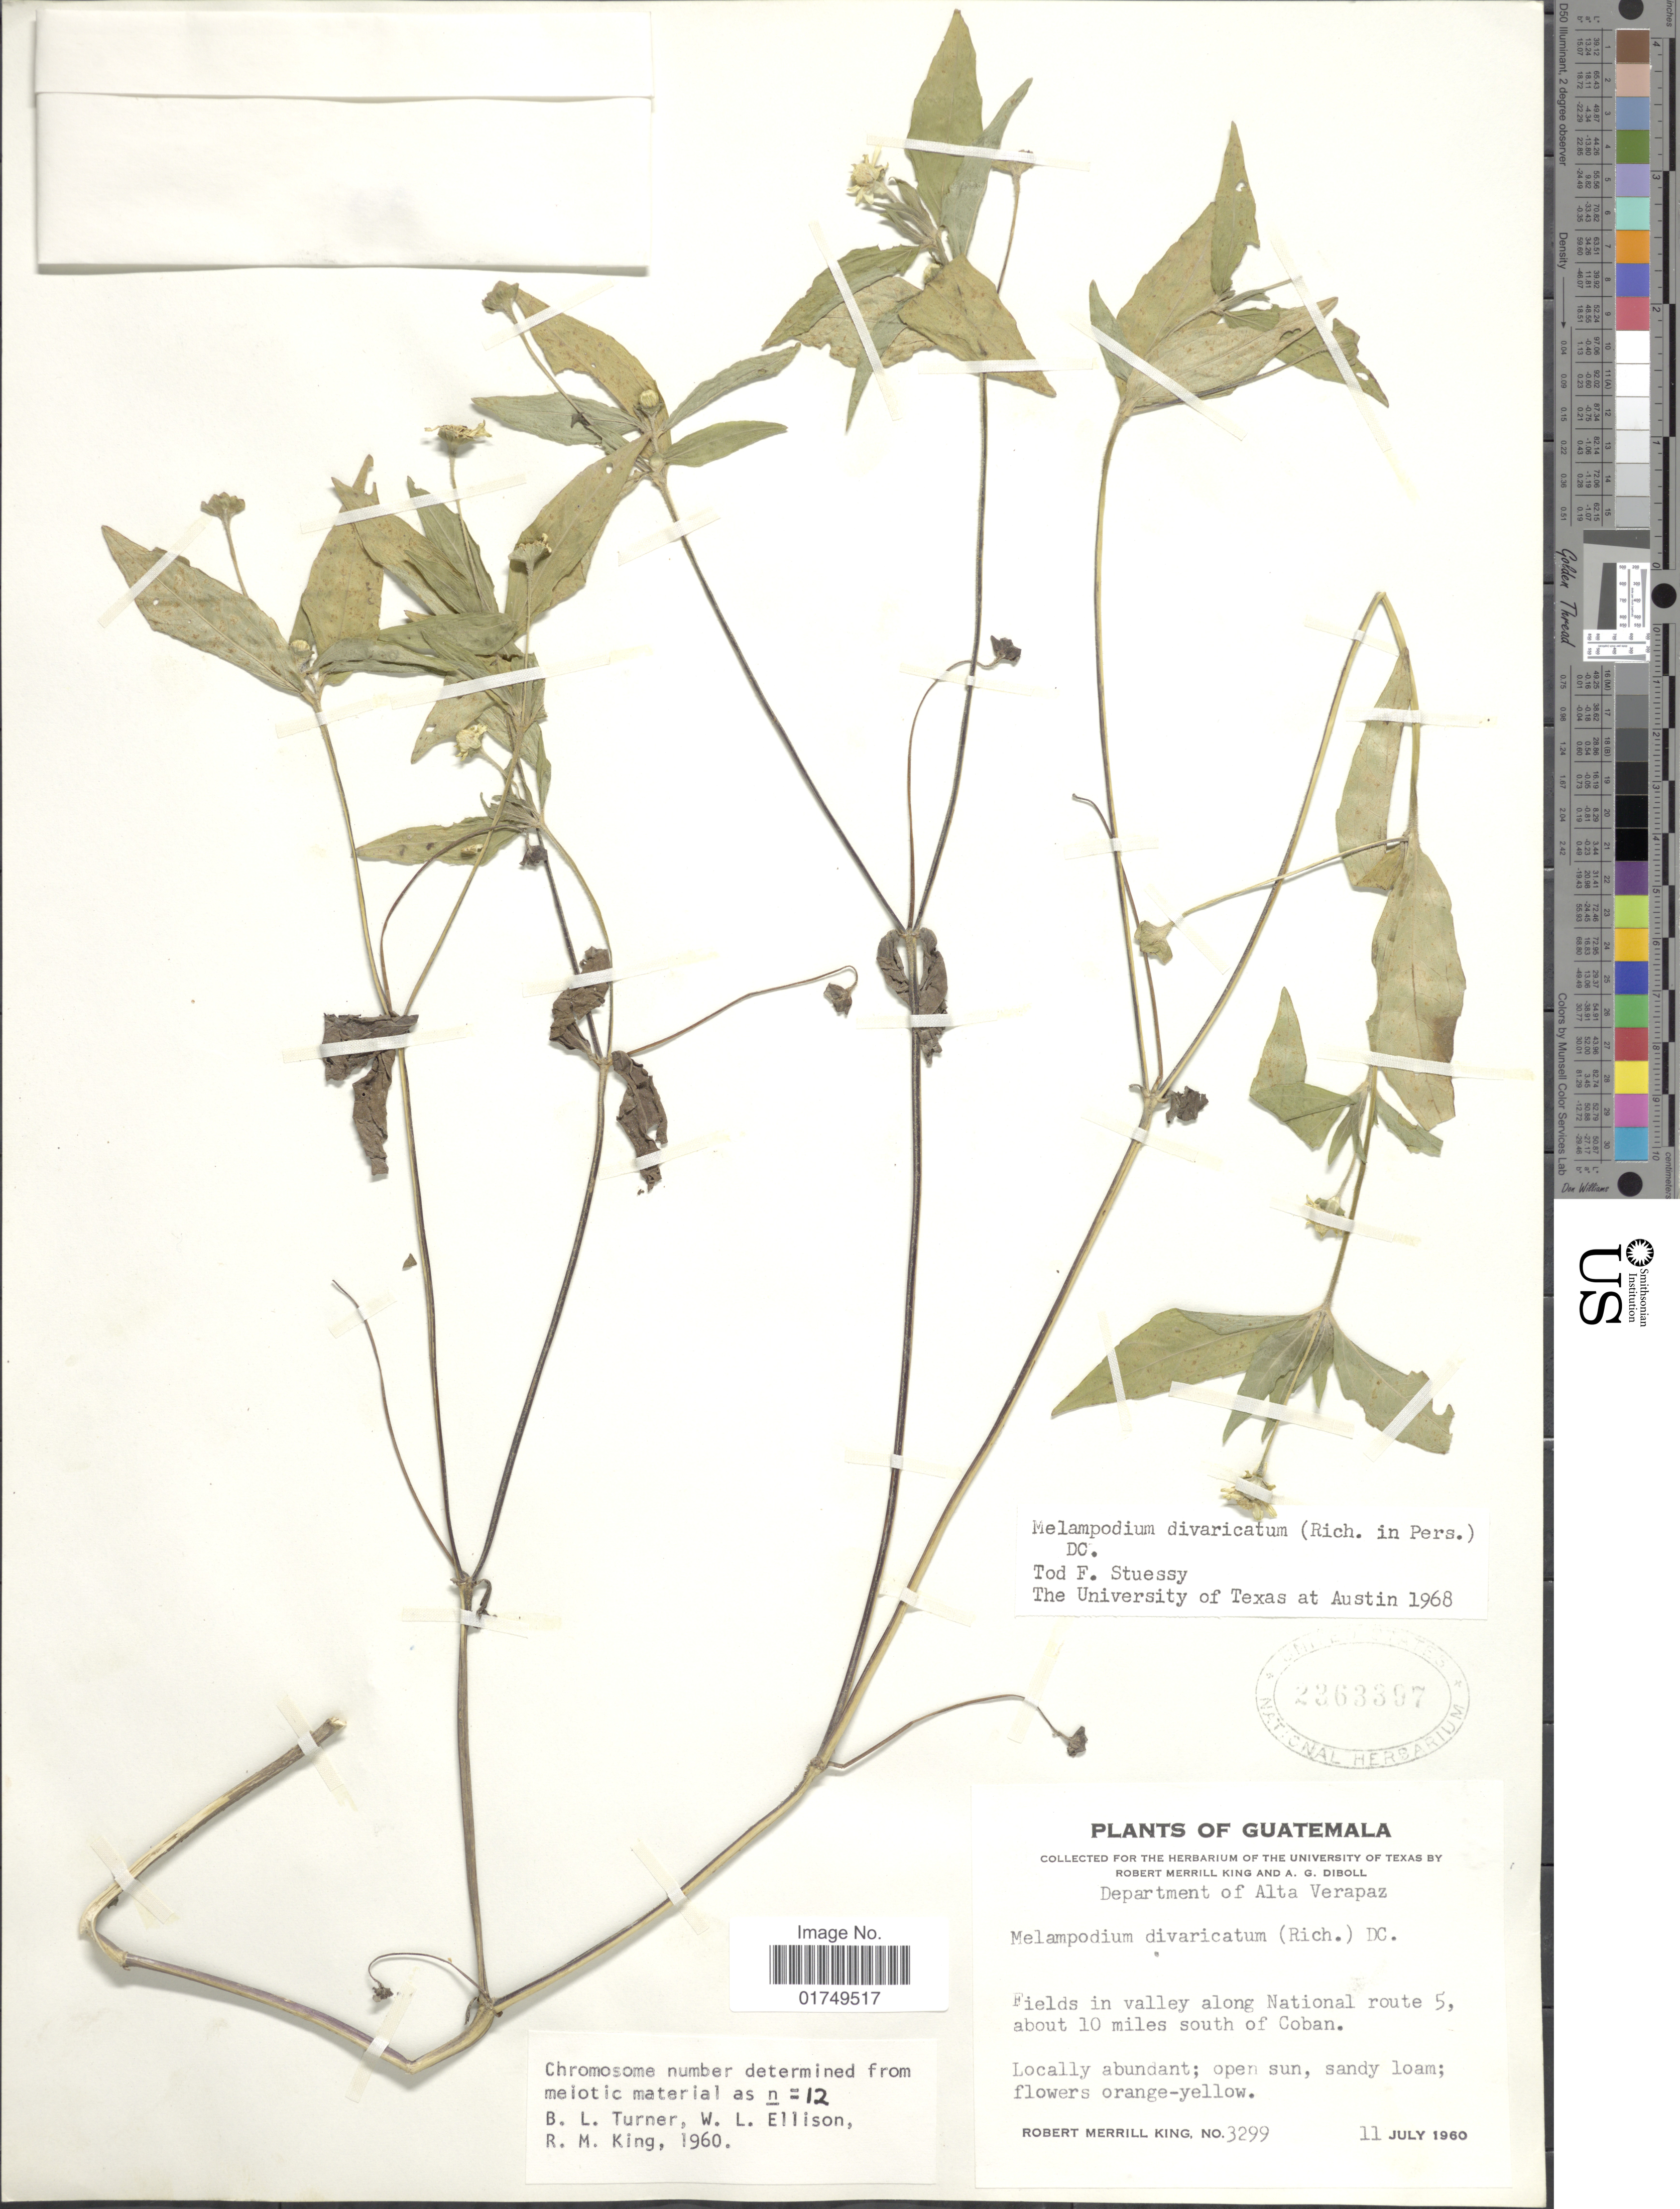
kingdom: Plantae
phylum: Tracheophyta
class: Magnoliopsida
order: Asterales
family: Asteraceae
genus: Melampodium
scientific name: Melampodium divaricatum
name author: (Rich.) DC.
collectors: R. M. King & A. Diboll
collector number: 3299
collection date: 1960-07-11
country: Guatemala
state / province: Alta Verapaz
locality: Department of Alta Verapaz, Fields in valley along National route 5, about 10 miles south of Coban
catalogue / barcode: US 2363397